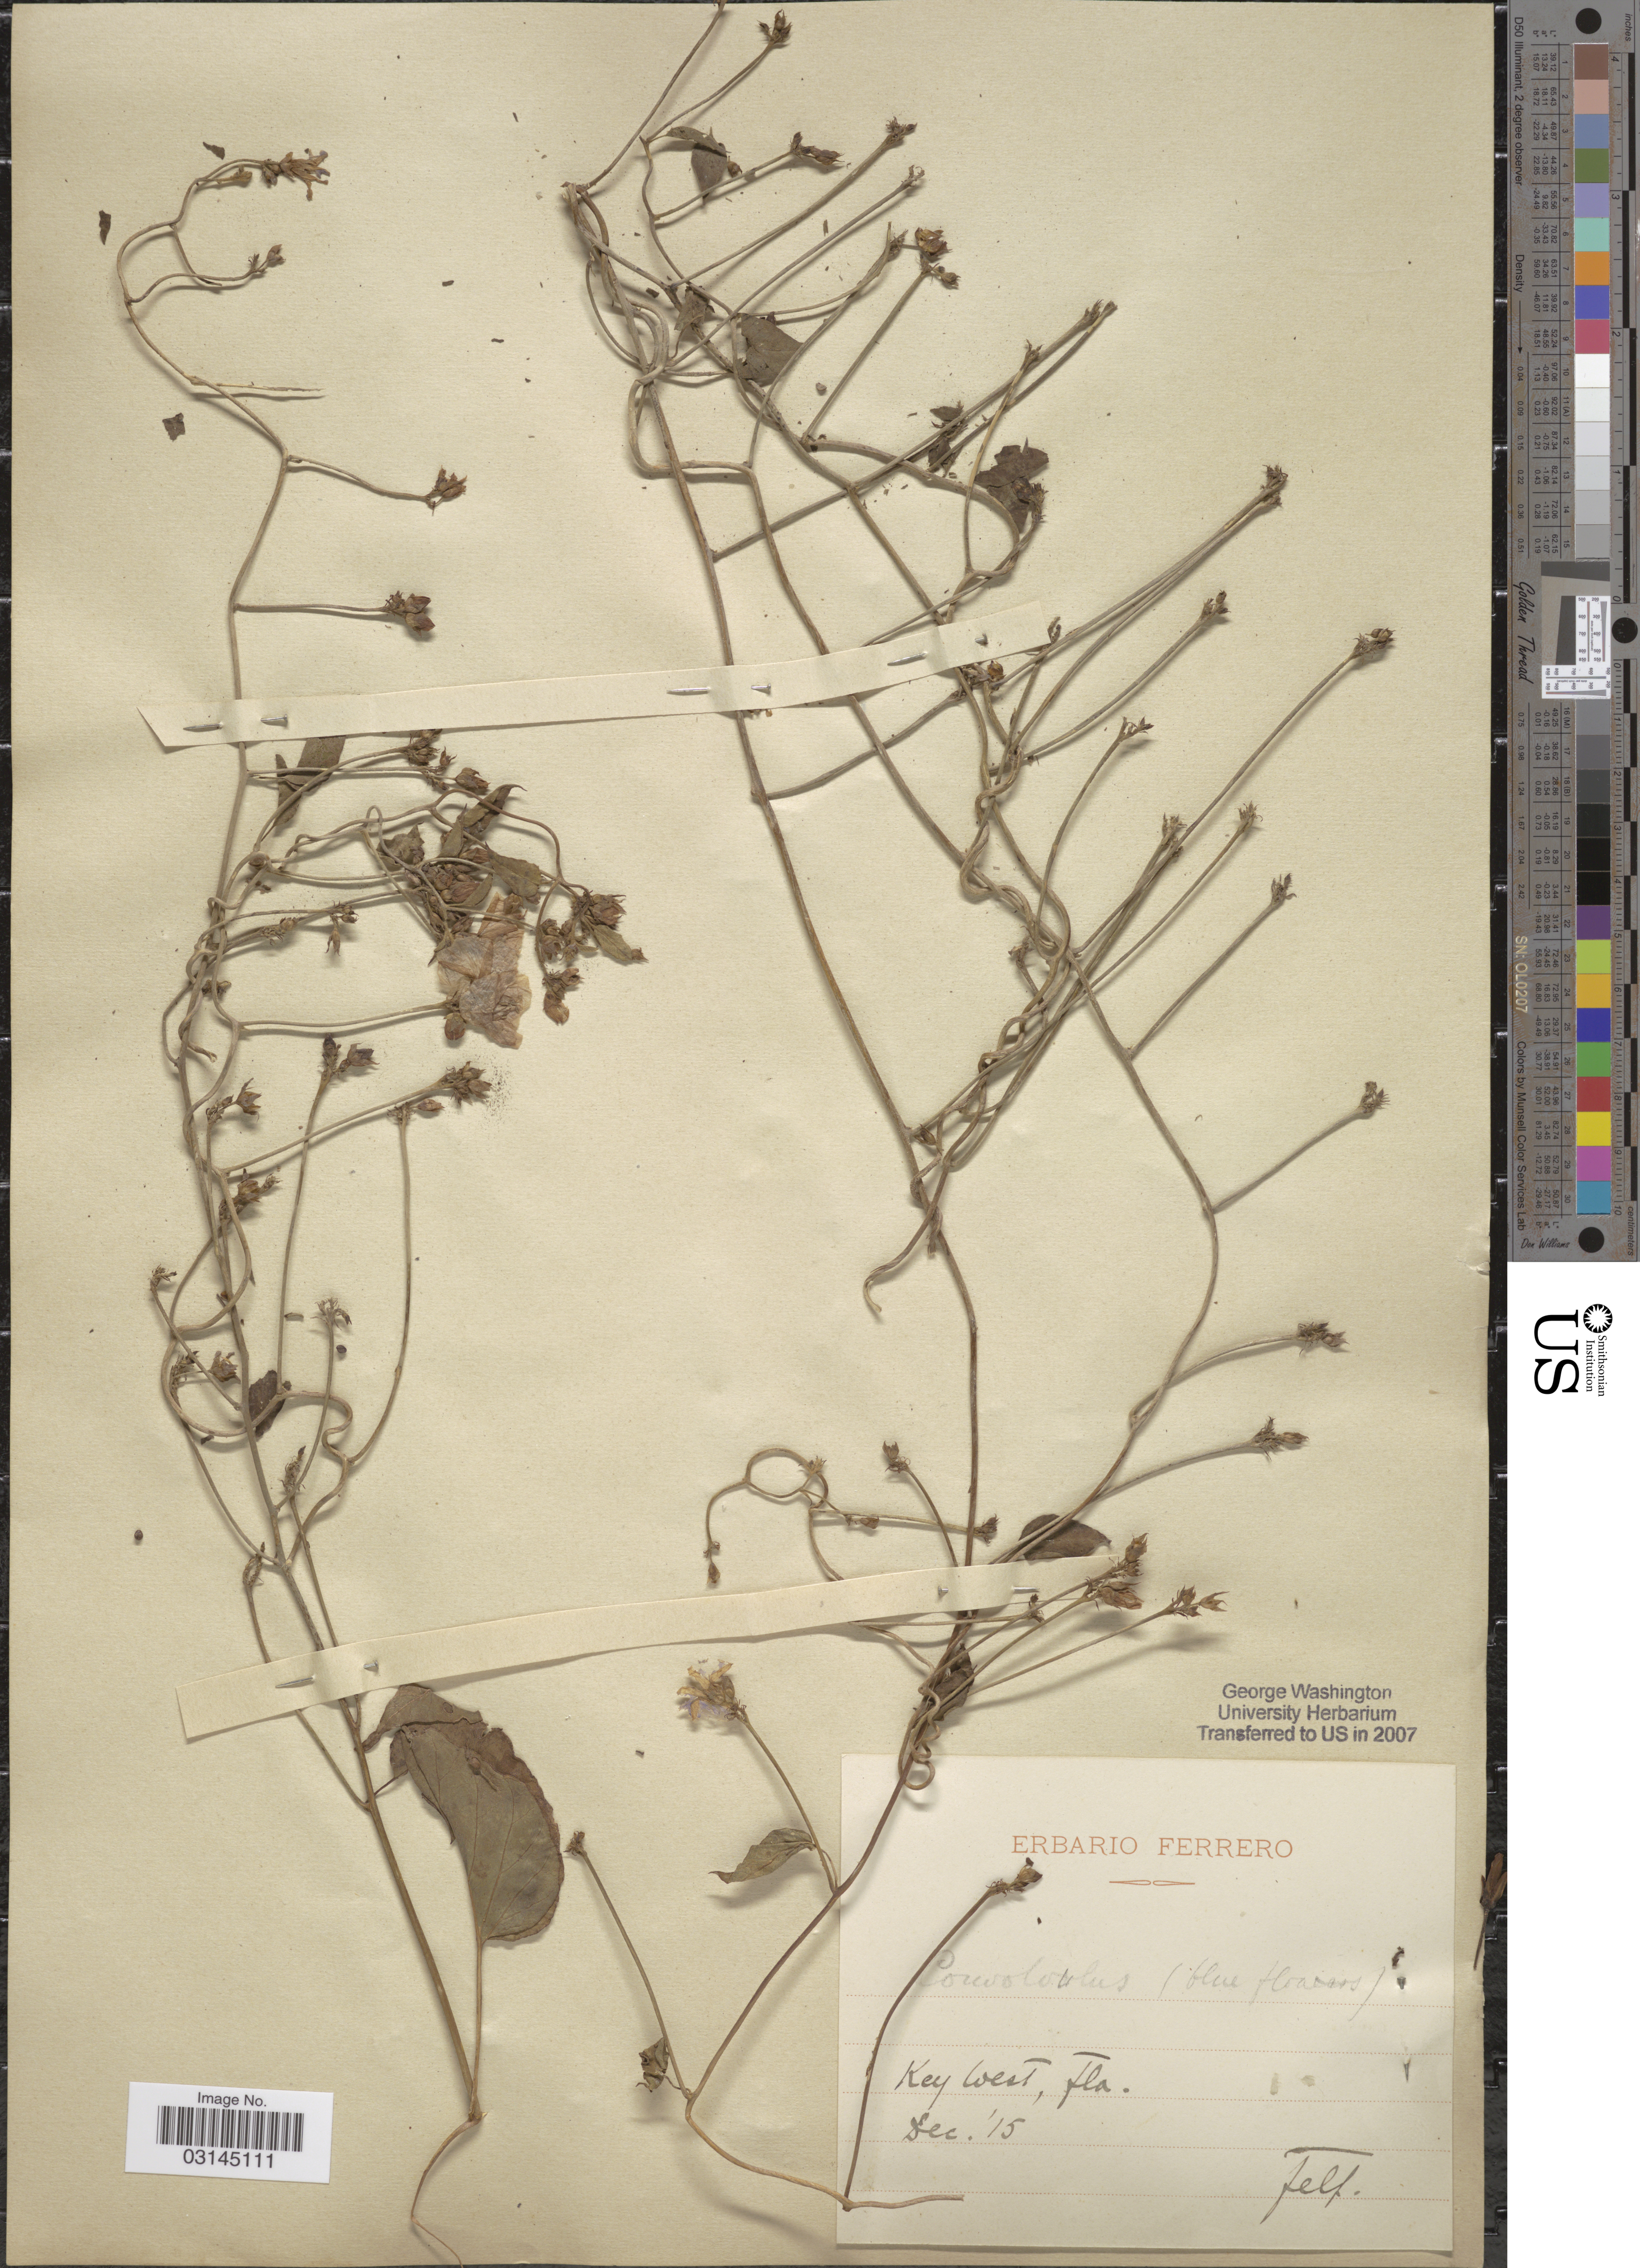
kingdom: Plantae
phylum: Tracheophyta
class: Magnoliopsida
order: Solanales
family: Convolvulaceae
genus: Convolvulus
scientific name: Convolvulus sp.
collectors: F. Ferrero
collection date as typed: Transcribed d/m/y: /12/15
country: United States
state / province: Florida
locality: Key West, Fla.